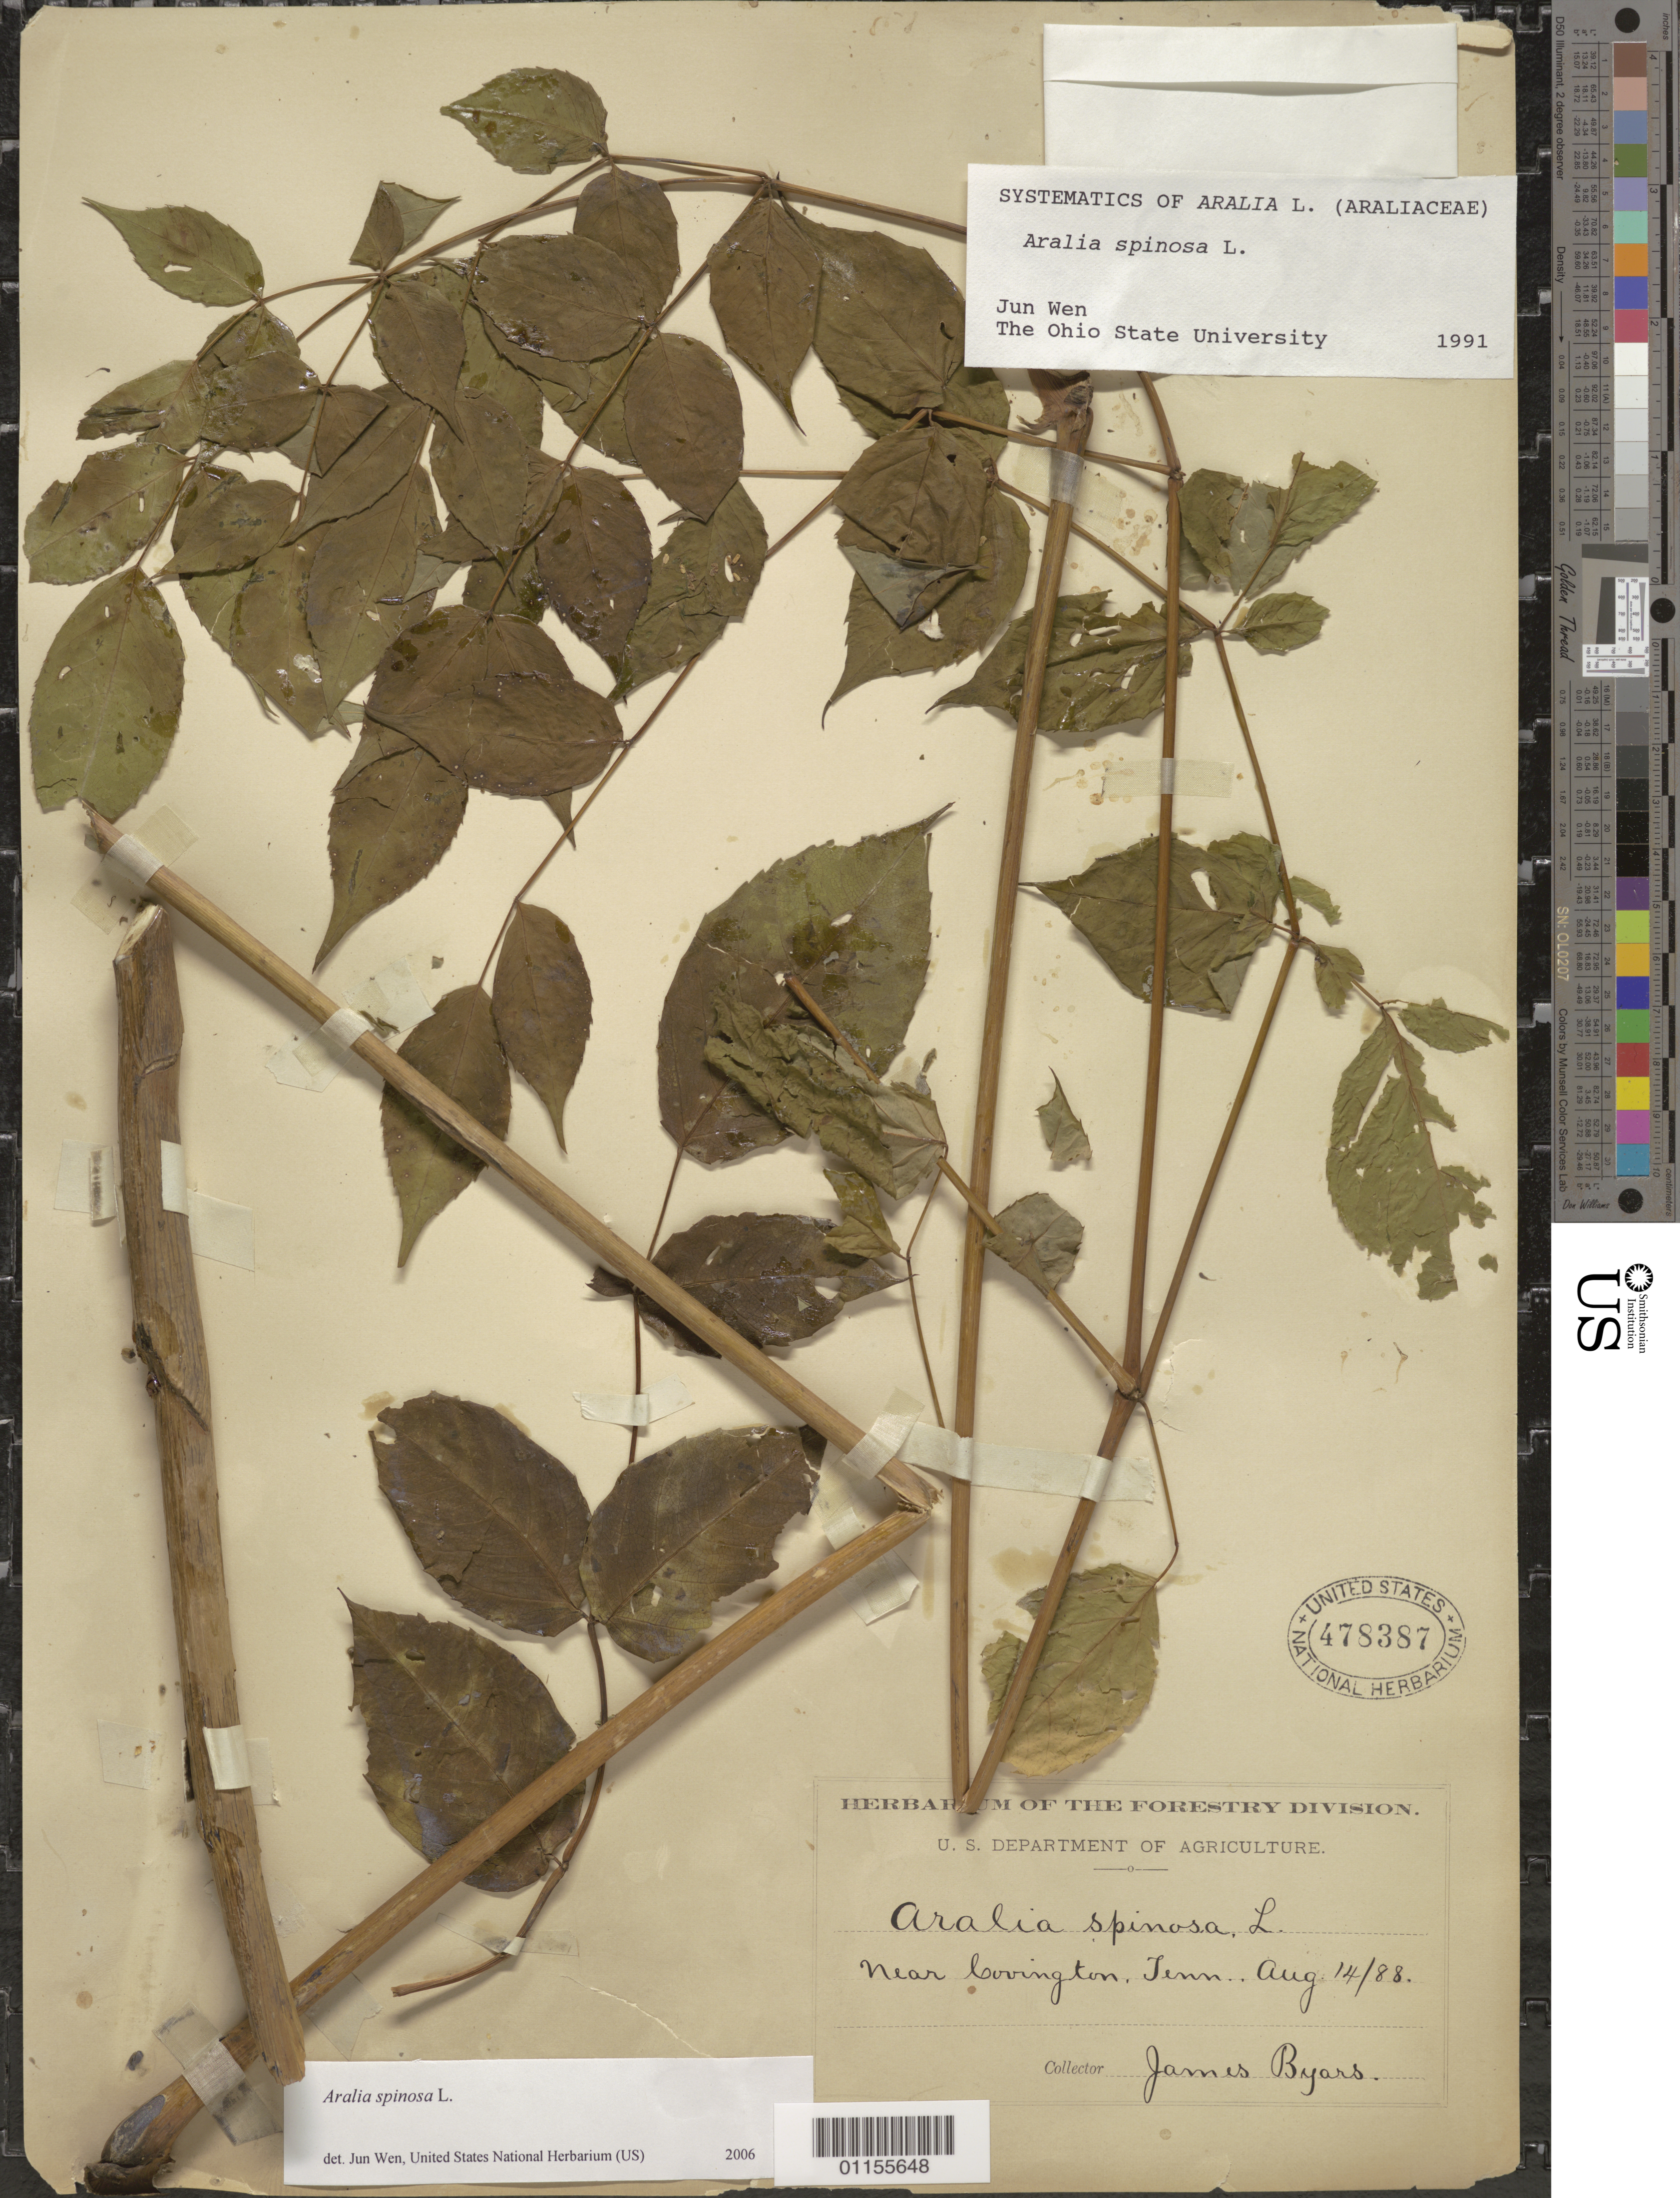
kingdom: Plantae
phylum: Tracheophyta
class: Magnoliopsida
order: Apiales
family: Araliaceae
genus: Aralia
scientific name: Aralia spinosa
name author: L.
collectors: J. Byars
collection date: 1888-08-14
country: United States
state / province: Tennessee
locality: Near Covington.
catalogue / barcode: US 478387